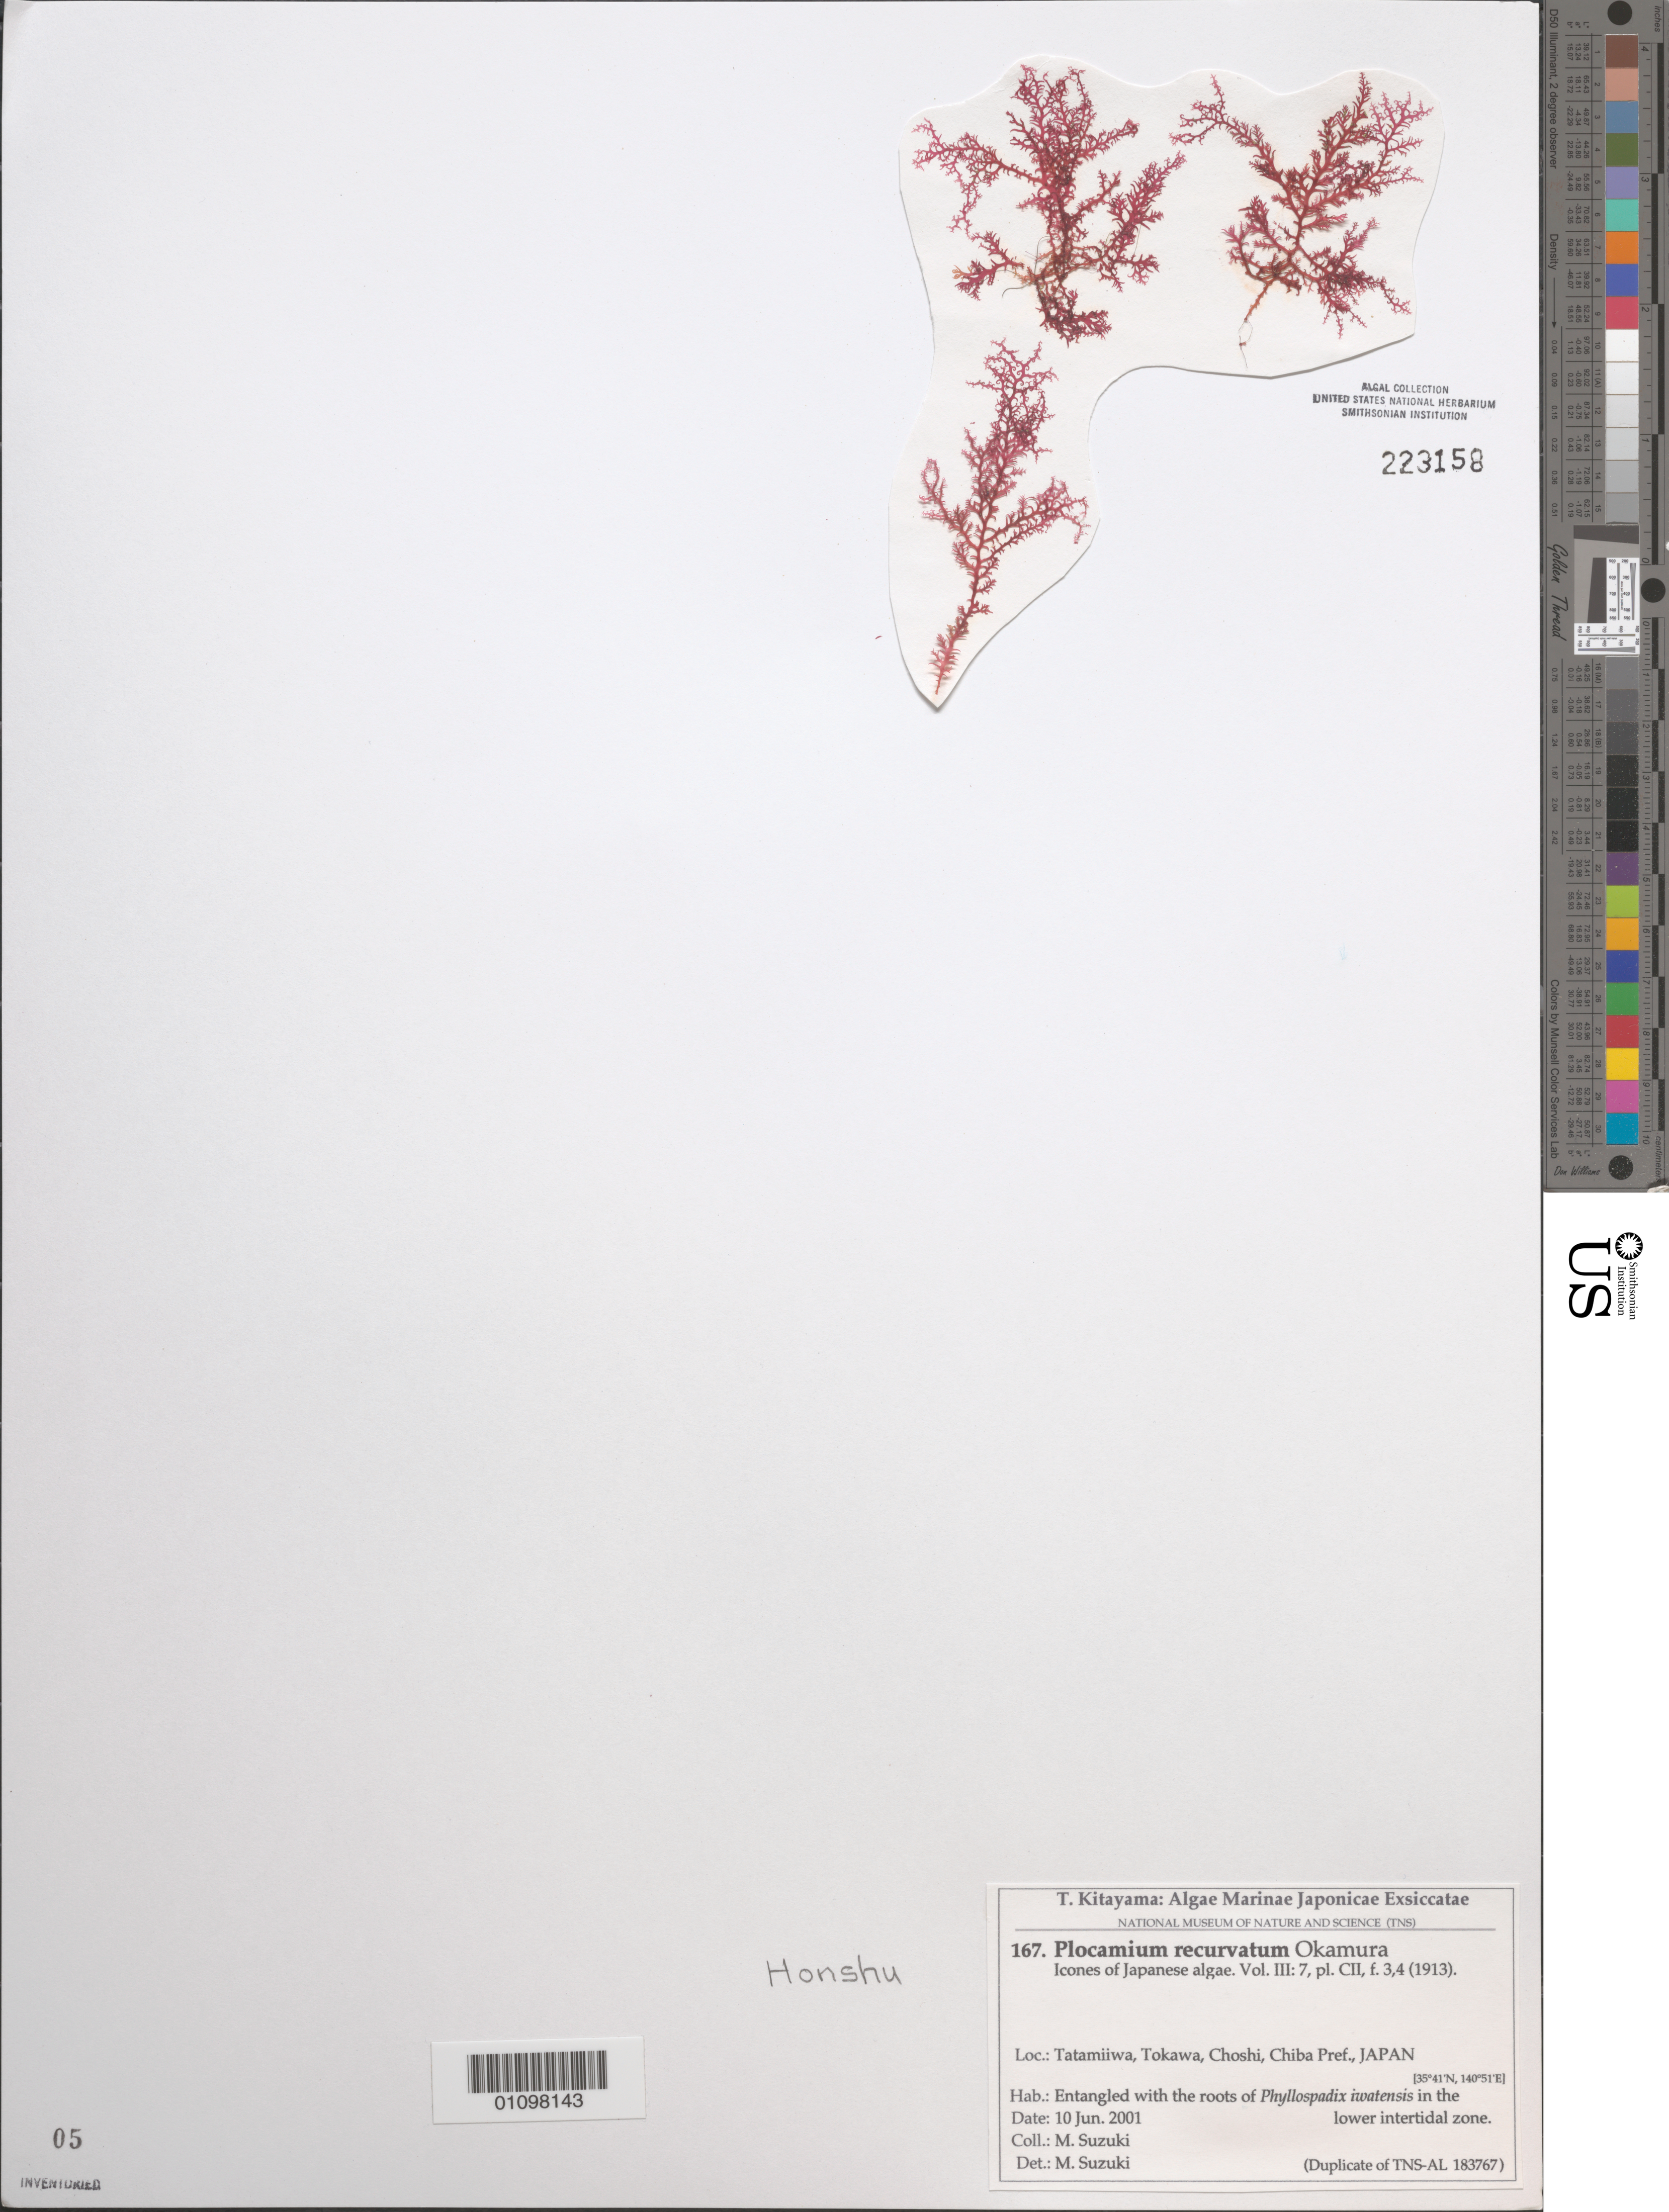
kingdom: Plantae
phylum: Rhodophyta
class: Florideophyceae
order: Plocamiales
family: Plocamiaceae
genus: Plocamium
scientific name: Plocamium recurvatum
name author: Okamura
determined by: Suzuki, M.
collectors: M. Suzuki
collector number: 167 & TNS-AL 183767 Duplicate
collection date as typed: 10 Jun 2001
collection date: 2001-06-10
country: Japan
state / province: Tiba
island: Honshu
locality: Tatamiiwa, Tokawa, Choshi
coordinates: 35 41'N, 140 51'E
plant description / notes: Kitayama, T., Algae Marinae Japonicae Exsiccatae, Fasc. VII (Nos. 151-175)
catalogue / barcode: US 223158